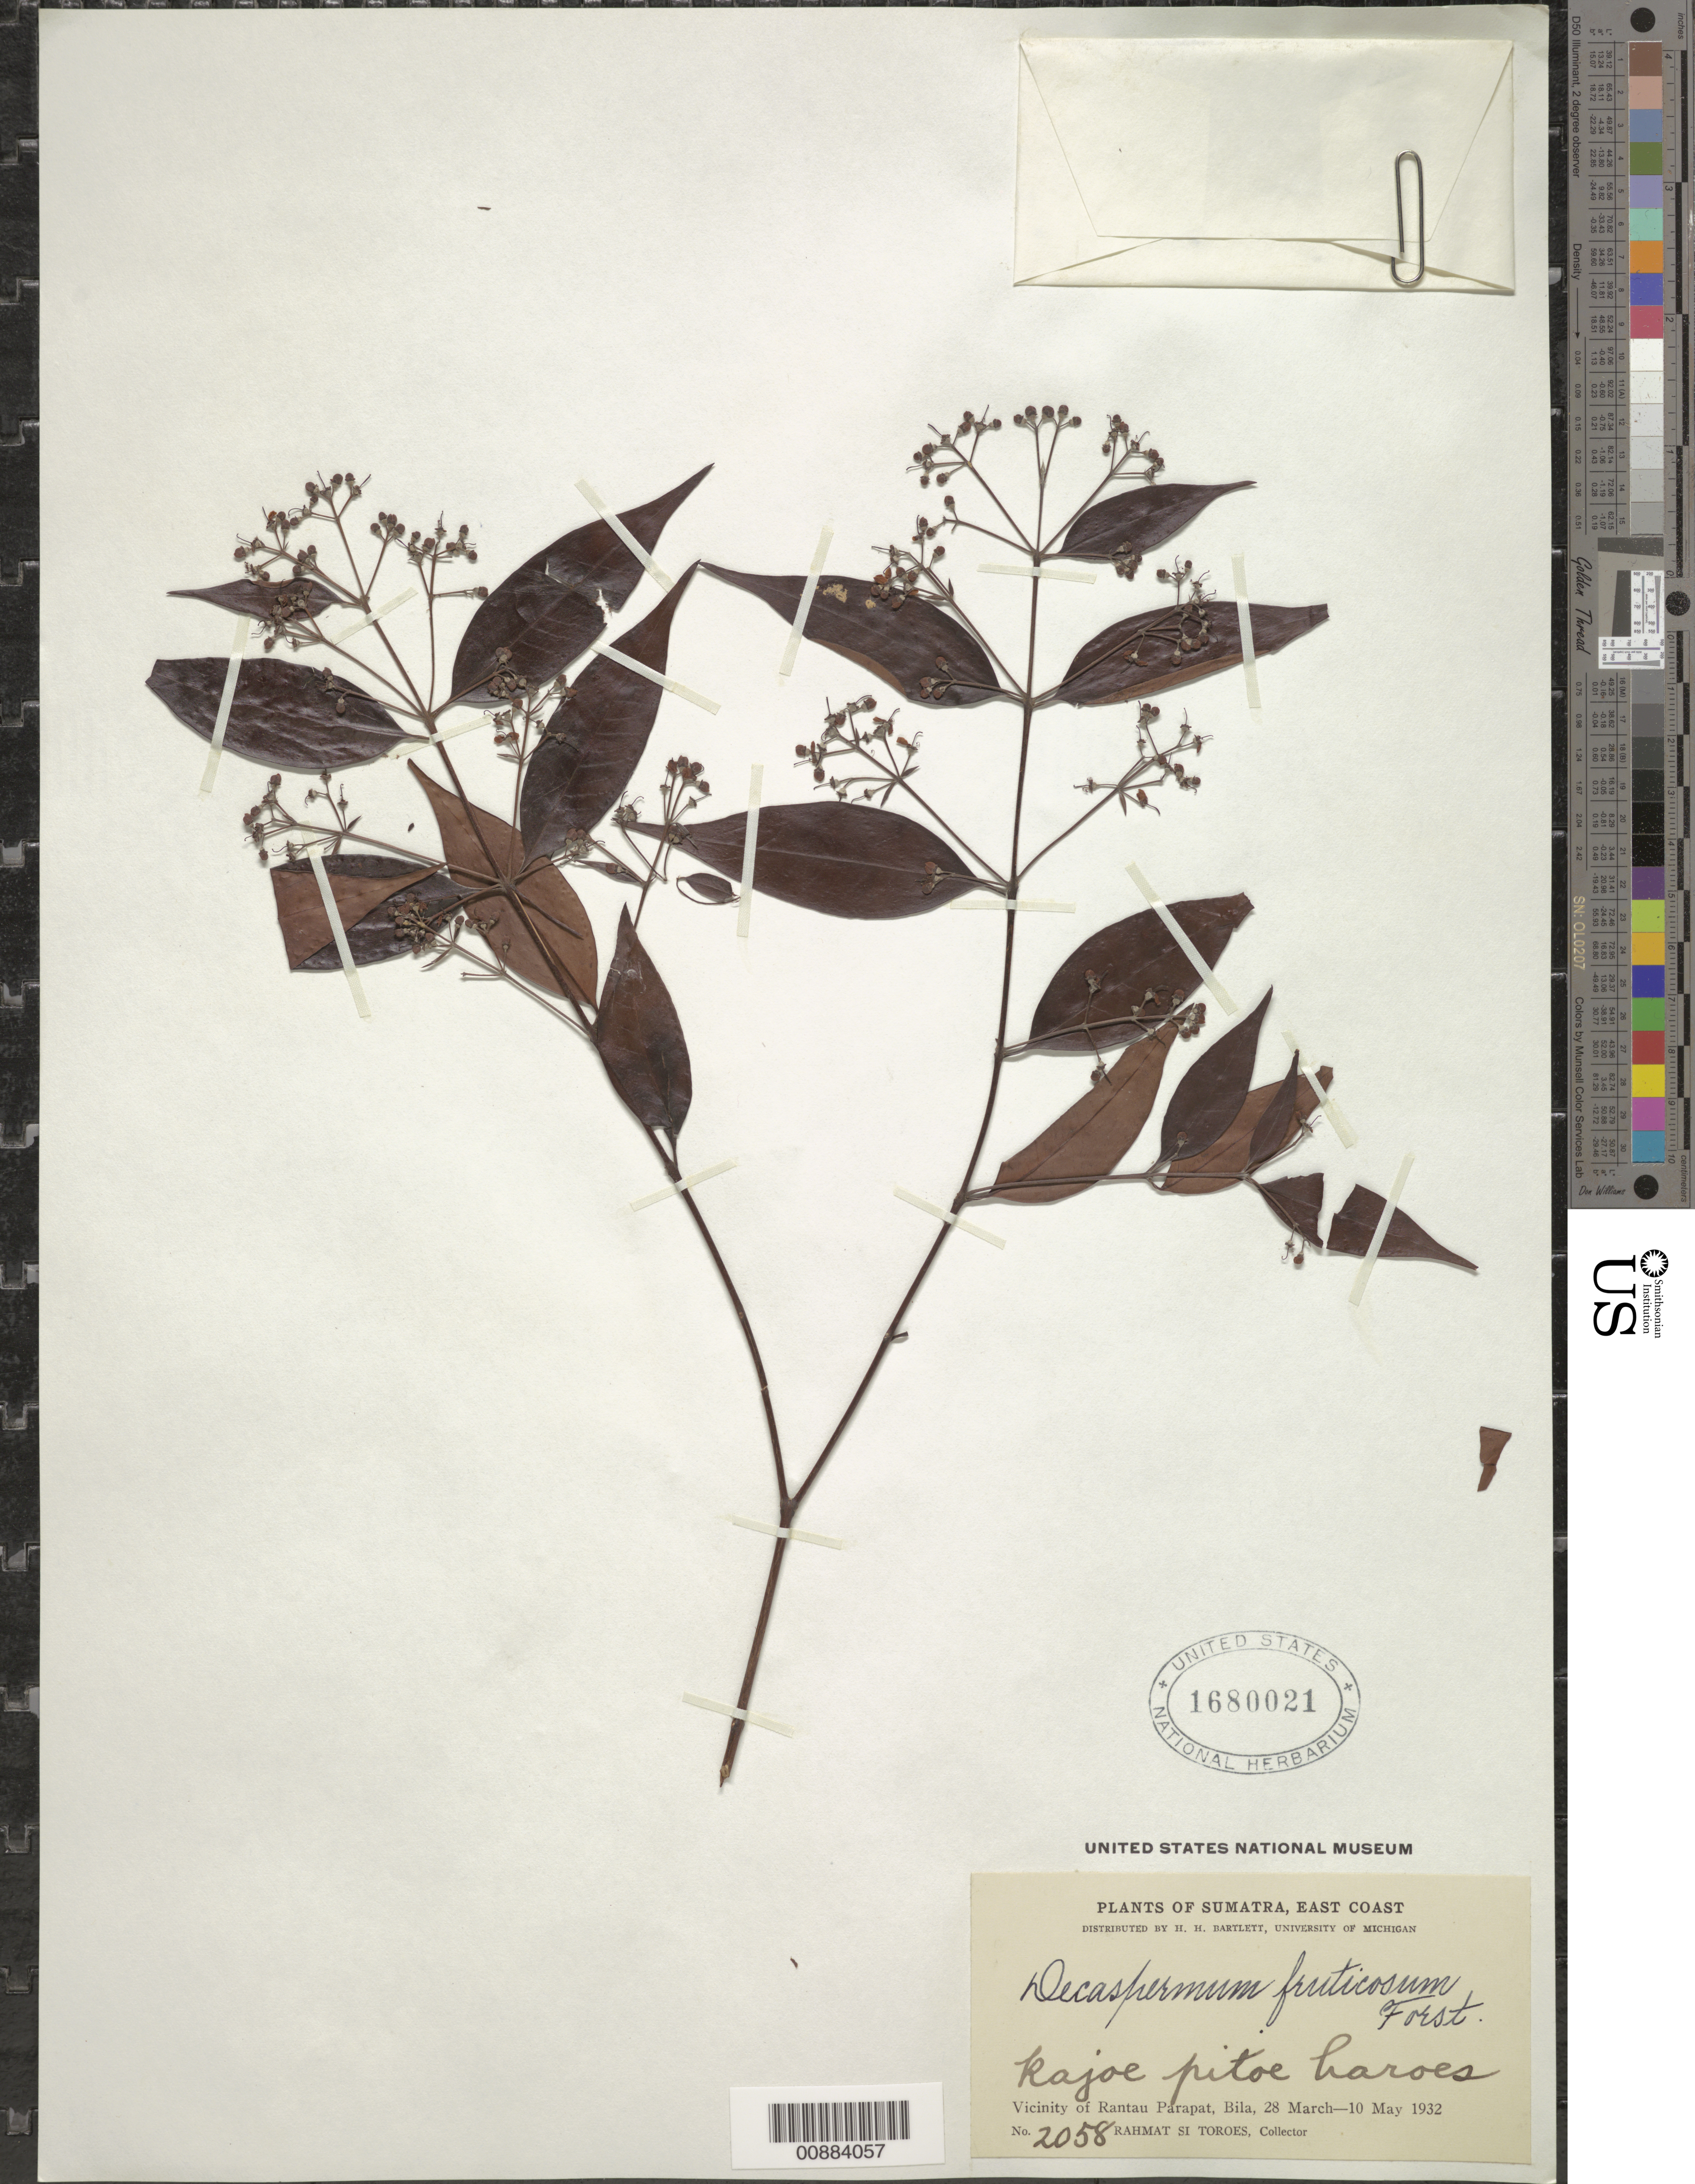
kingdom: Plantae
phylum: Tracheophyta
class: Magnoliopsida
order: Myrtales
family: Myrtaceae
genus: Decaspermum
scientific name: Decaspermum fruticosum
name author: J.R. Forst. & G. Forst.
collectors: Rahmat Si Boeea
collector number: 2058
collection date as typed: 28 Mar 1932 to 10 May 1932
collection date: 1932-03-28/1932-05-10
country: Indonesia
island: Sumatra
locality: Vicinity of Rantau Parapat, Bila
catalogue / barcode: US 1680021